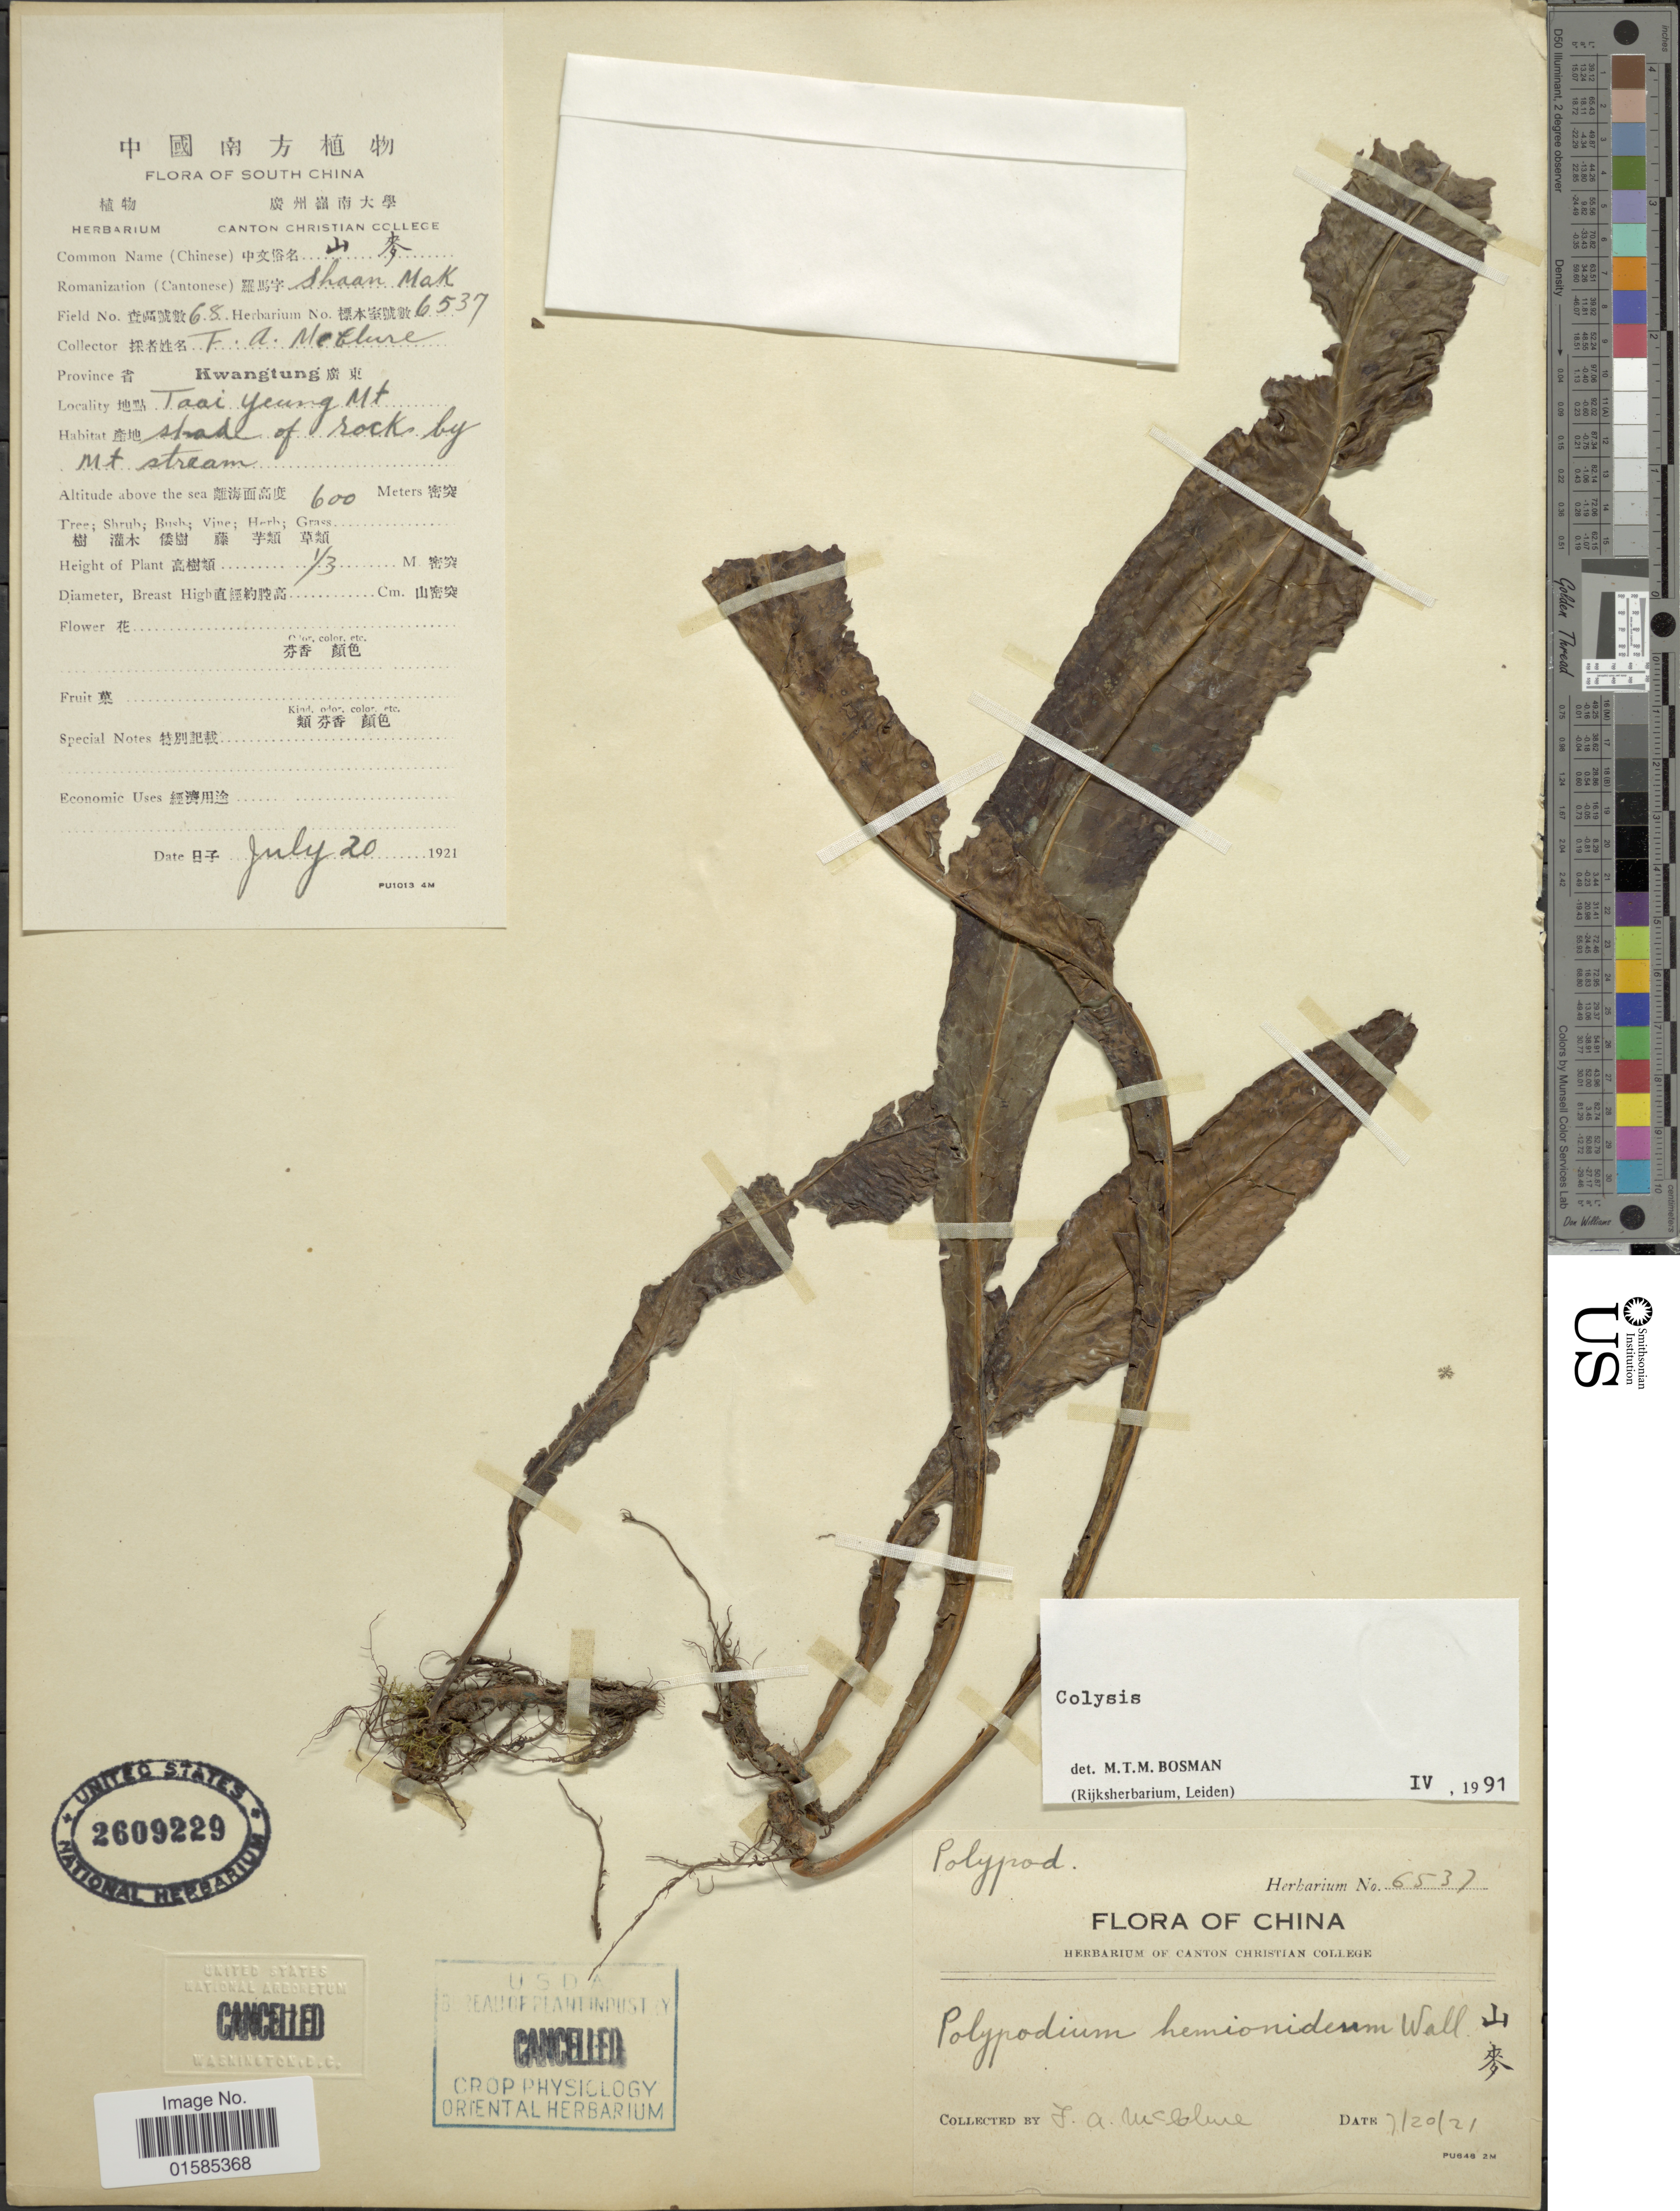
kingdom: Plantae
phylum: Tracheophyta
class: Polypodiopsida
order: Polypodiales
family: Polypodiaceae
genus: Leptochilus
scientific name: Leptochilus hemionitideus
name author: (C. Presl) Noot.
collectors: F. A. McClure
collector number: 68/6537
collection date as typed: Transcribed d/m/y: 20/7/21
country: China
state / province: Guangdong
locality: China. Taay Yeung Mt. Stadl of rock by Mt. Stream. [interpreted]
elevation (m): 600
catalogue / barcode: US 2609229